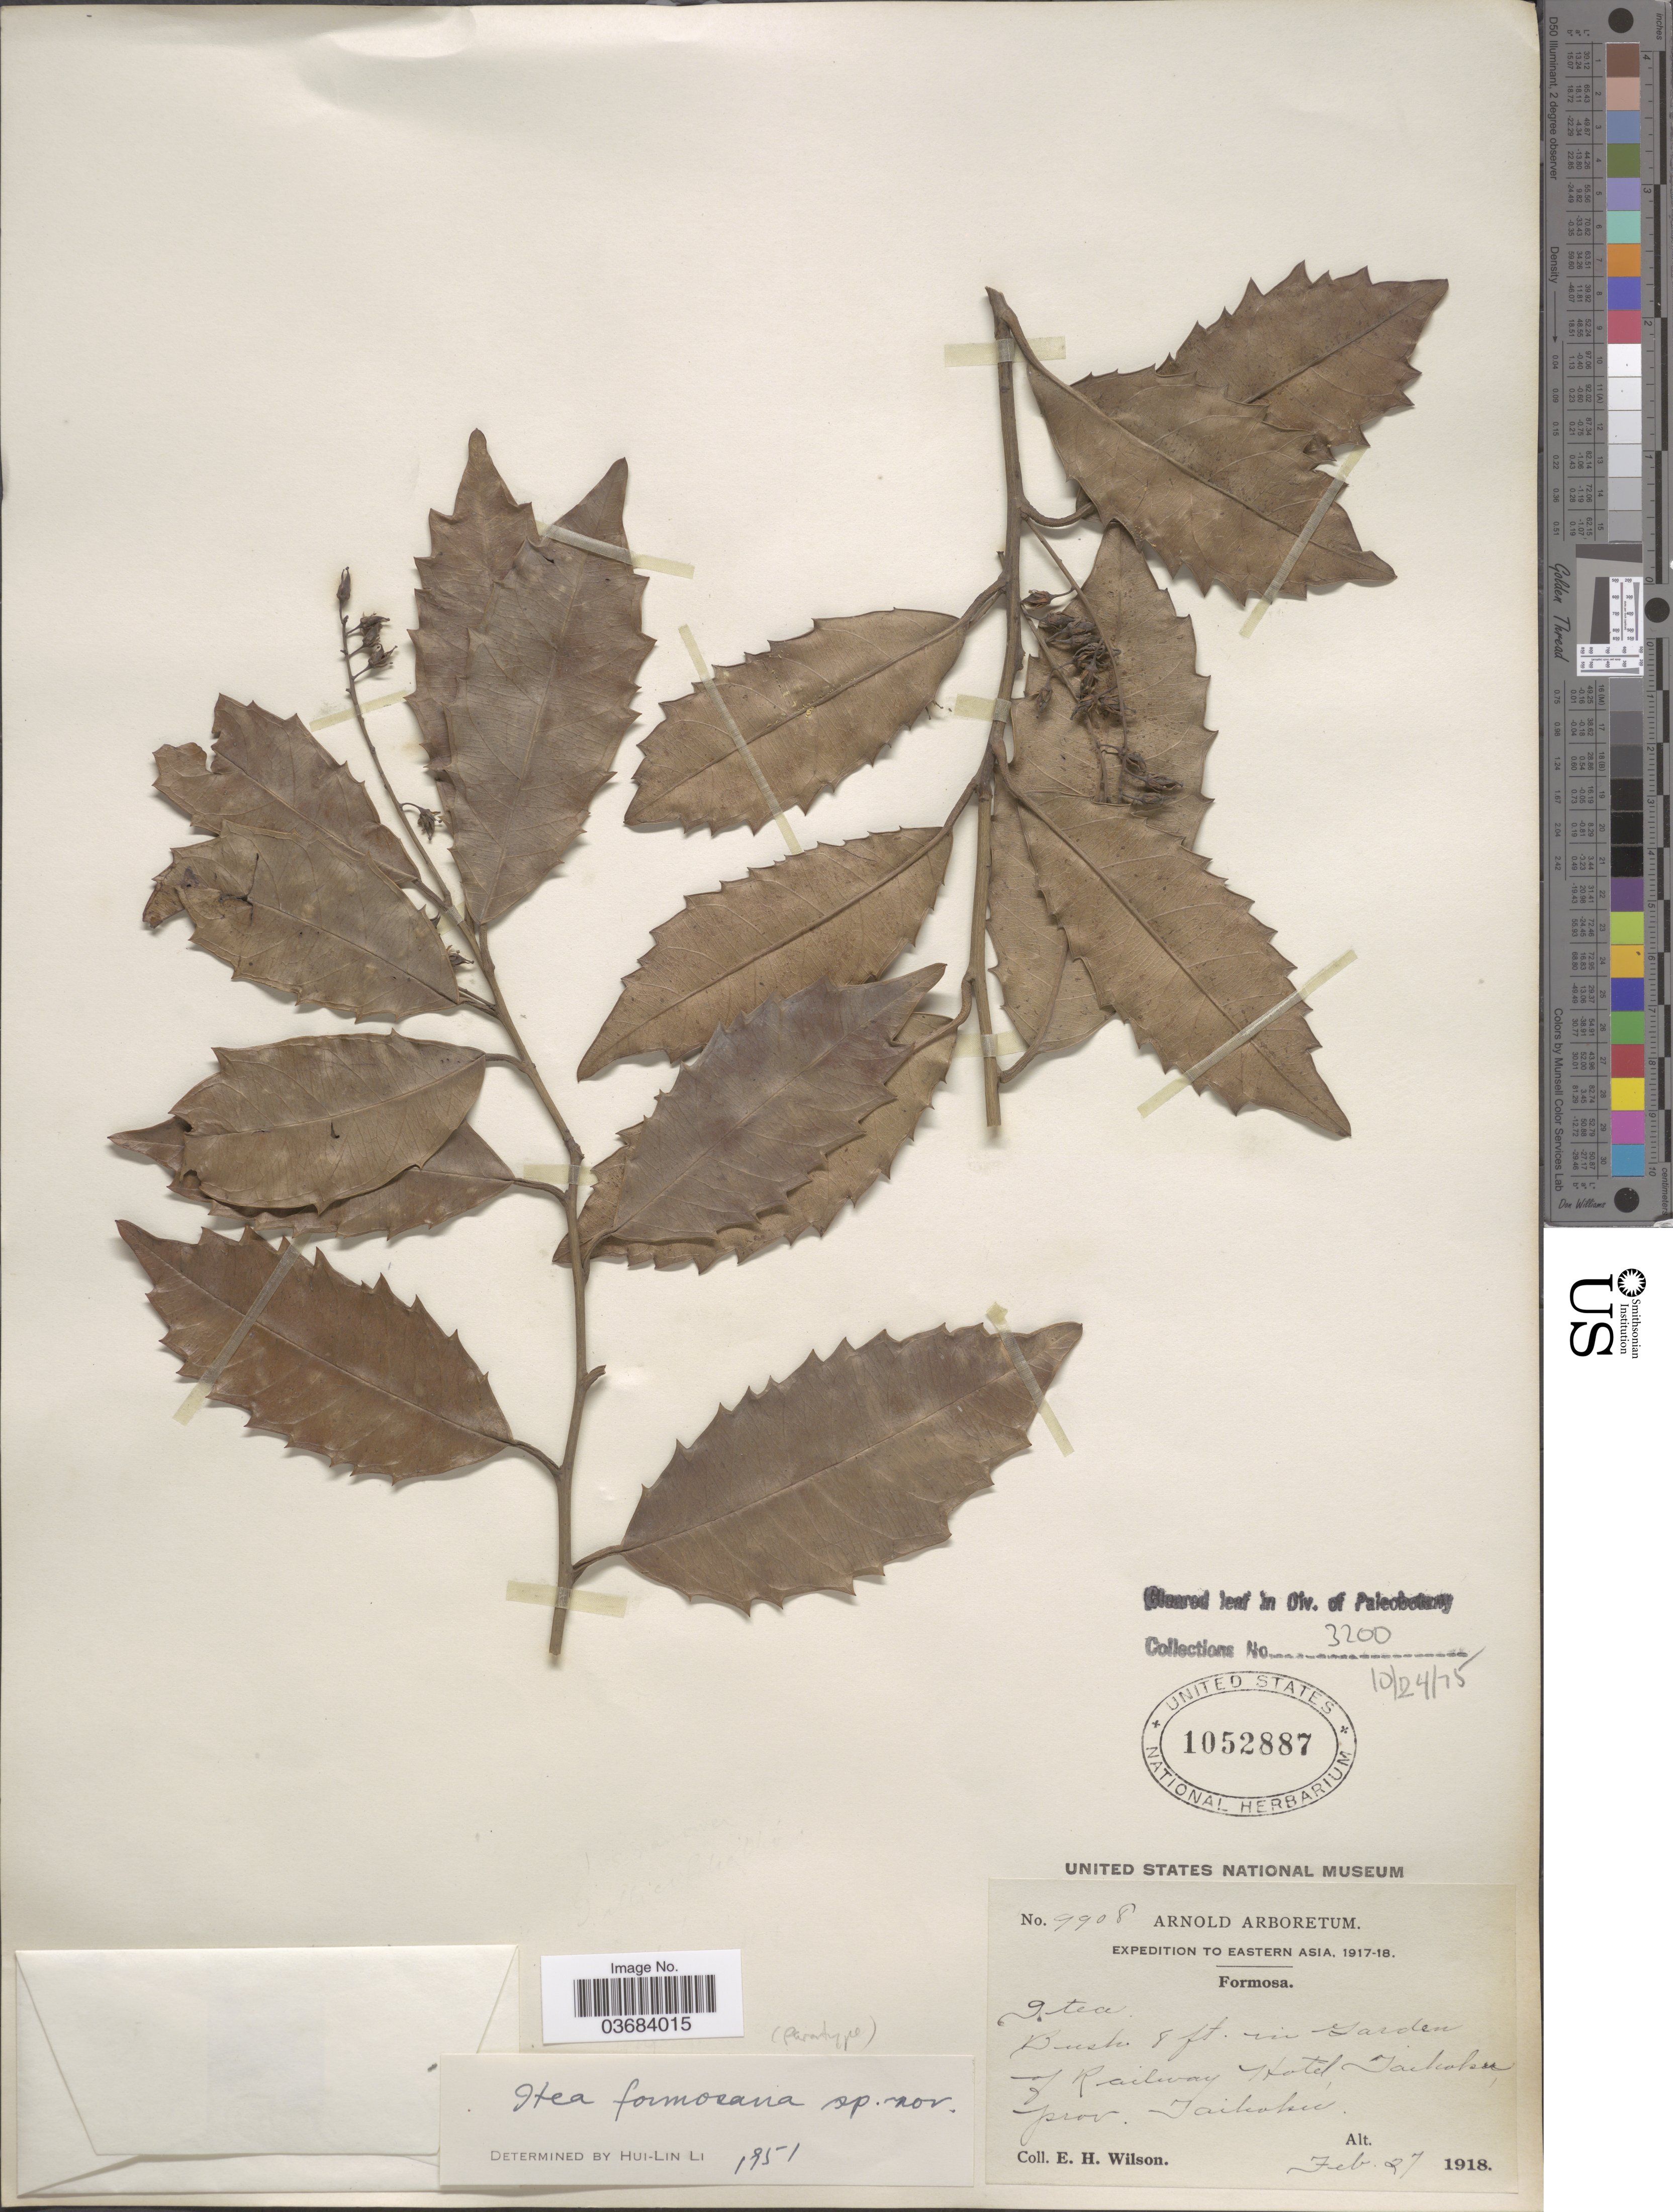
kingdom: Plantae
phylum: Tracheophyta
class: Magnoliopsida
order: Saxifragales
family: Iteaceae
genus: Itea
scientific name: Itea formosana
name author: H.L. Li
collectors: E. Wilson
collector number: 9908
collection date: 1918-02-27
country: Taiwan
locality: Expedition to Eastern Asia, 1917-18. Formosa. In Garden of Railway Hotel, Taihoku, prov. Taihoku.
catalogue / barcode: US 1052887